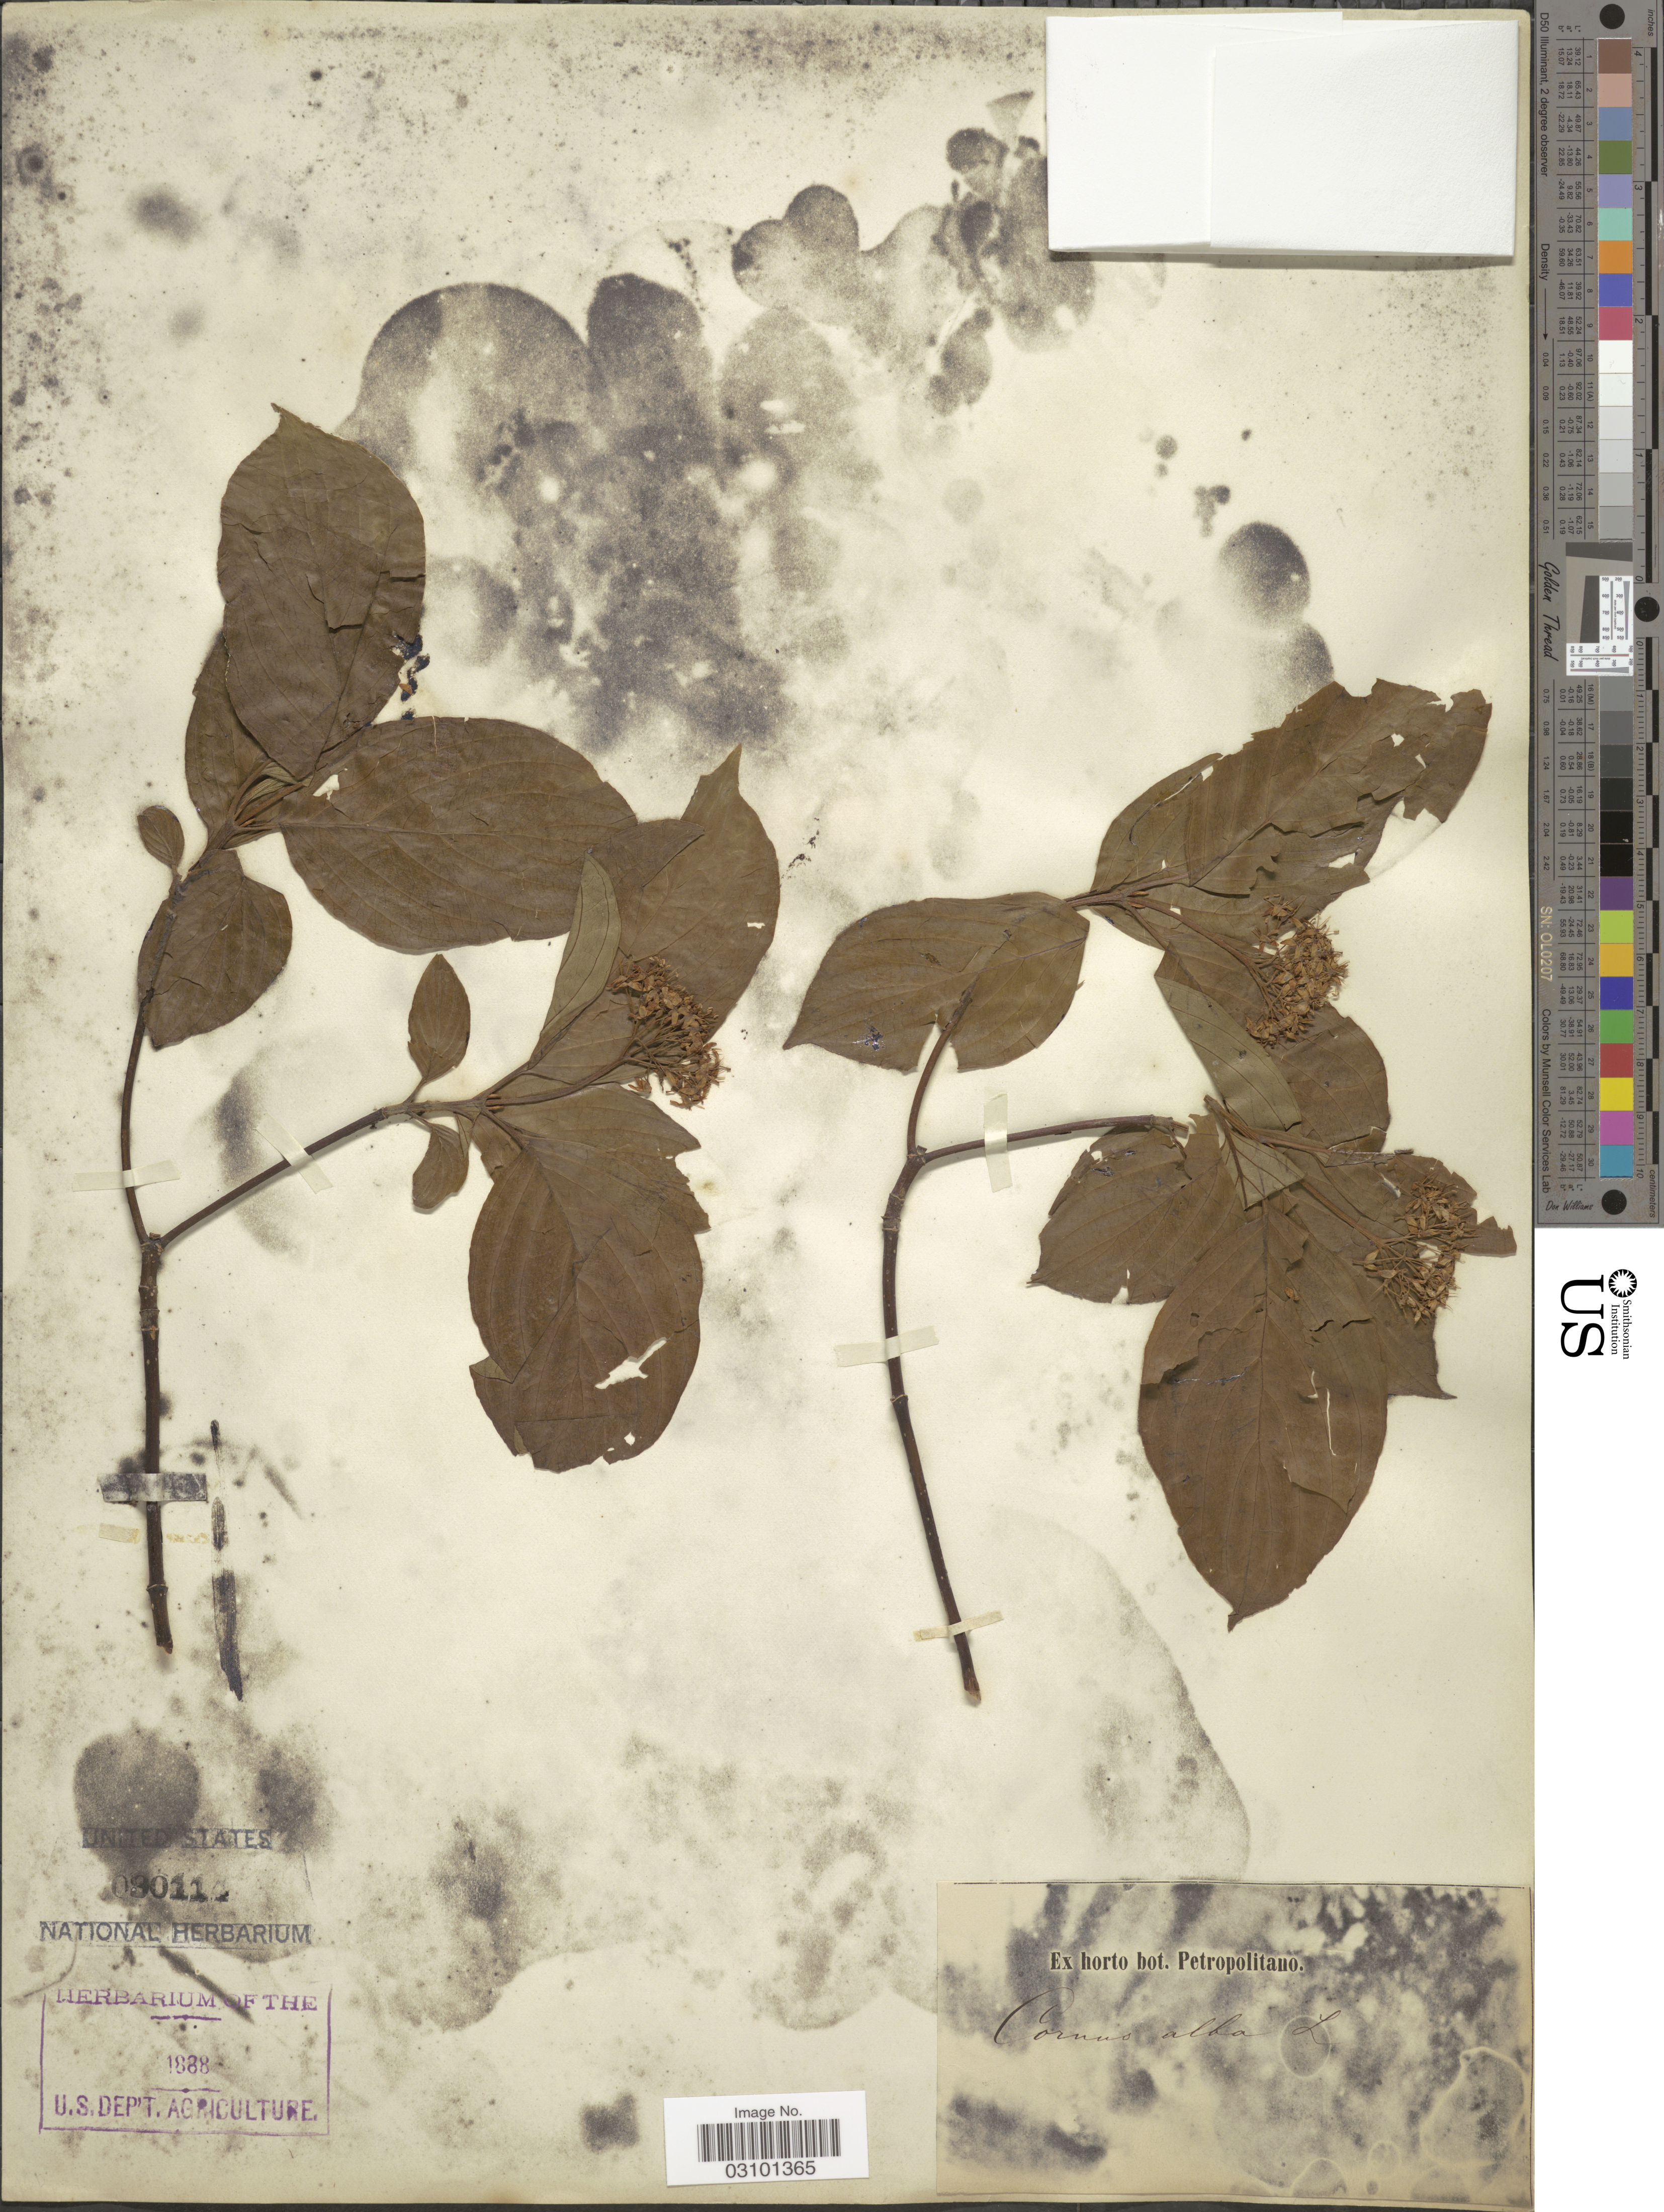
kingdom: Plantae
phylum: Tracheophyta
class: Magnoliopsida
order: Cornales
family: Cornaceae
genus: Cornus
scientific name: Cornus alba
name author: L.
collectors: ex Horto Bot. Petropolitano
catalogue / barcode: US 90114